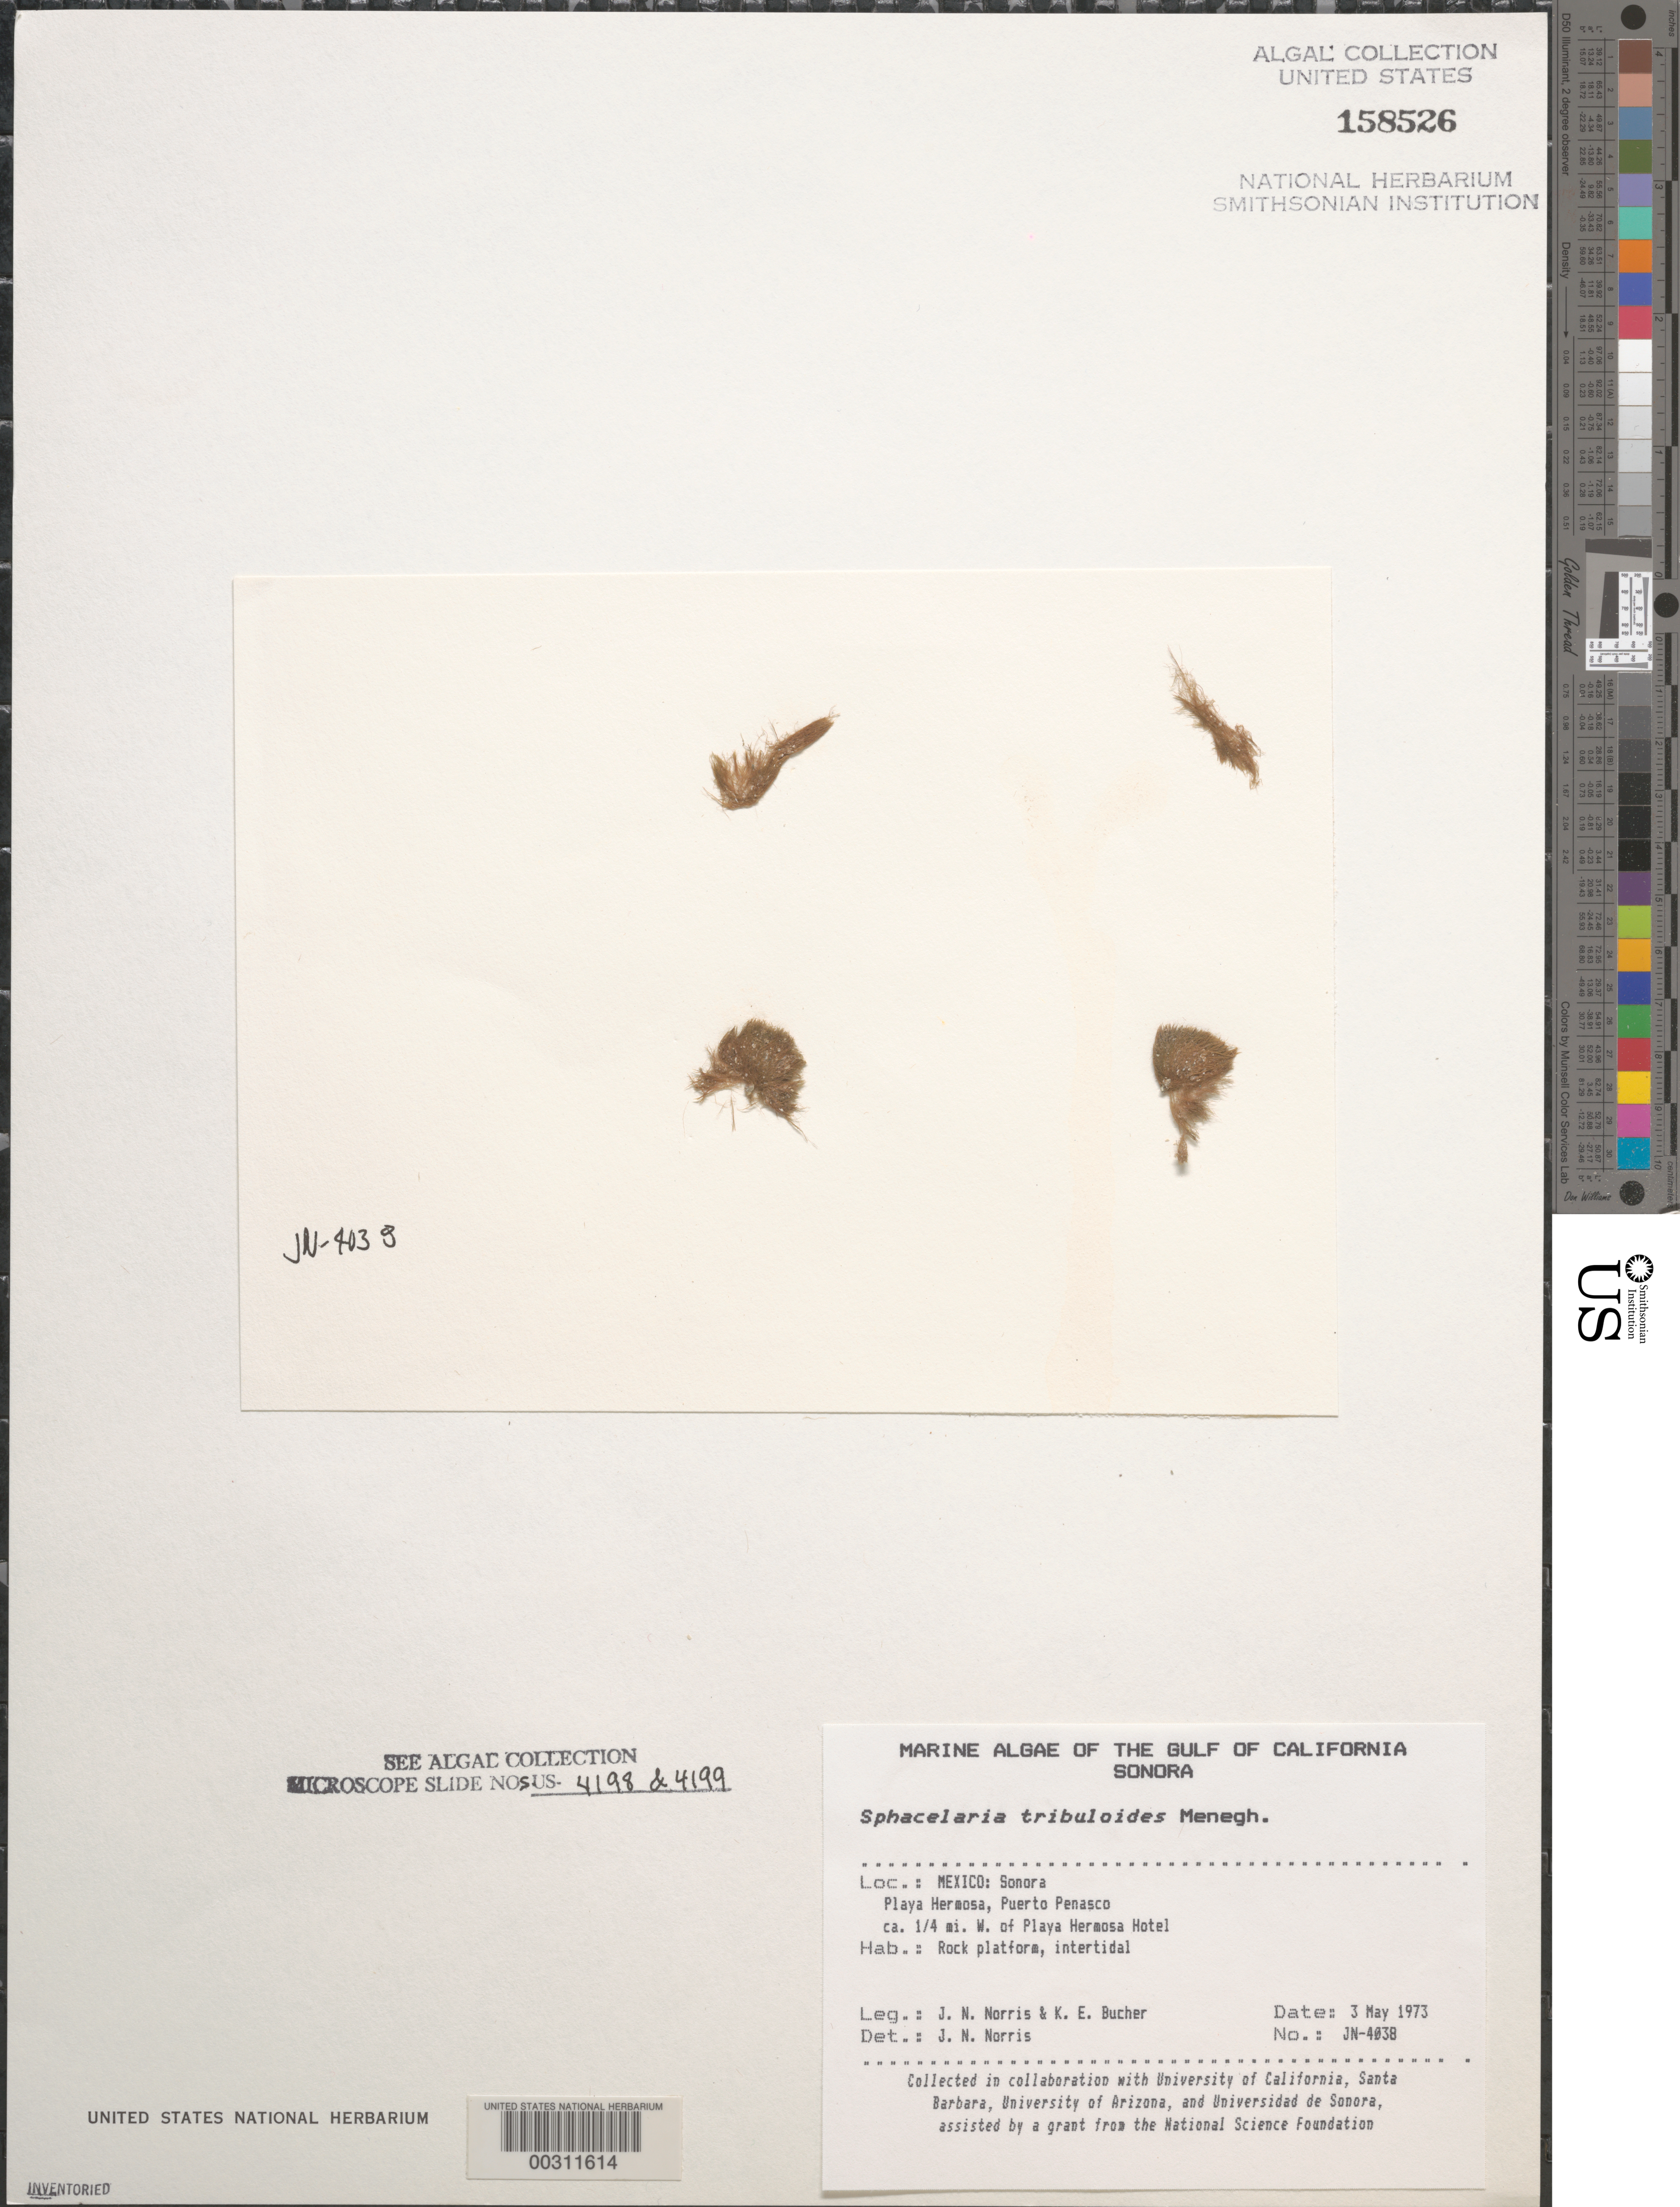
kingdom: Chromista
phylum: Ochrophyta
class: Phaeophyceae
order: Sphacelariales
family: Sphacelariaceae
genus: Sphacelaria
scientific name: Sphacelaria tribuloides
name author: Menegh.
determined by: Norris, James N.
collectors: J. N. Norris & K. E. Bucher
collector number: JN-4038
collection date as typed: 03 May 1973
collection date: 1973-05-03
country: Mexico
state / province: Sonora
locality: Playa Hermosa, Puerto Penasco, ca. 0.25 mile west of Playa Hermosa Hotel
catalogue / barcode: US 158526